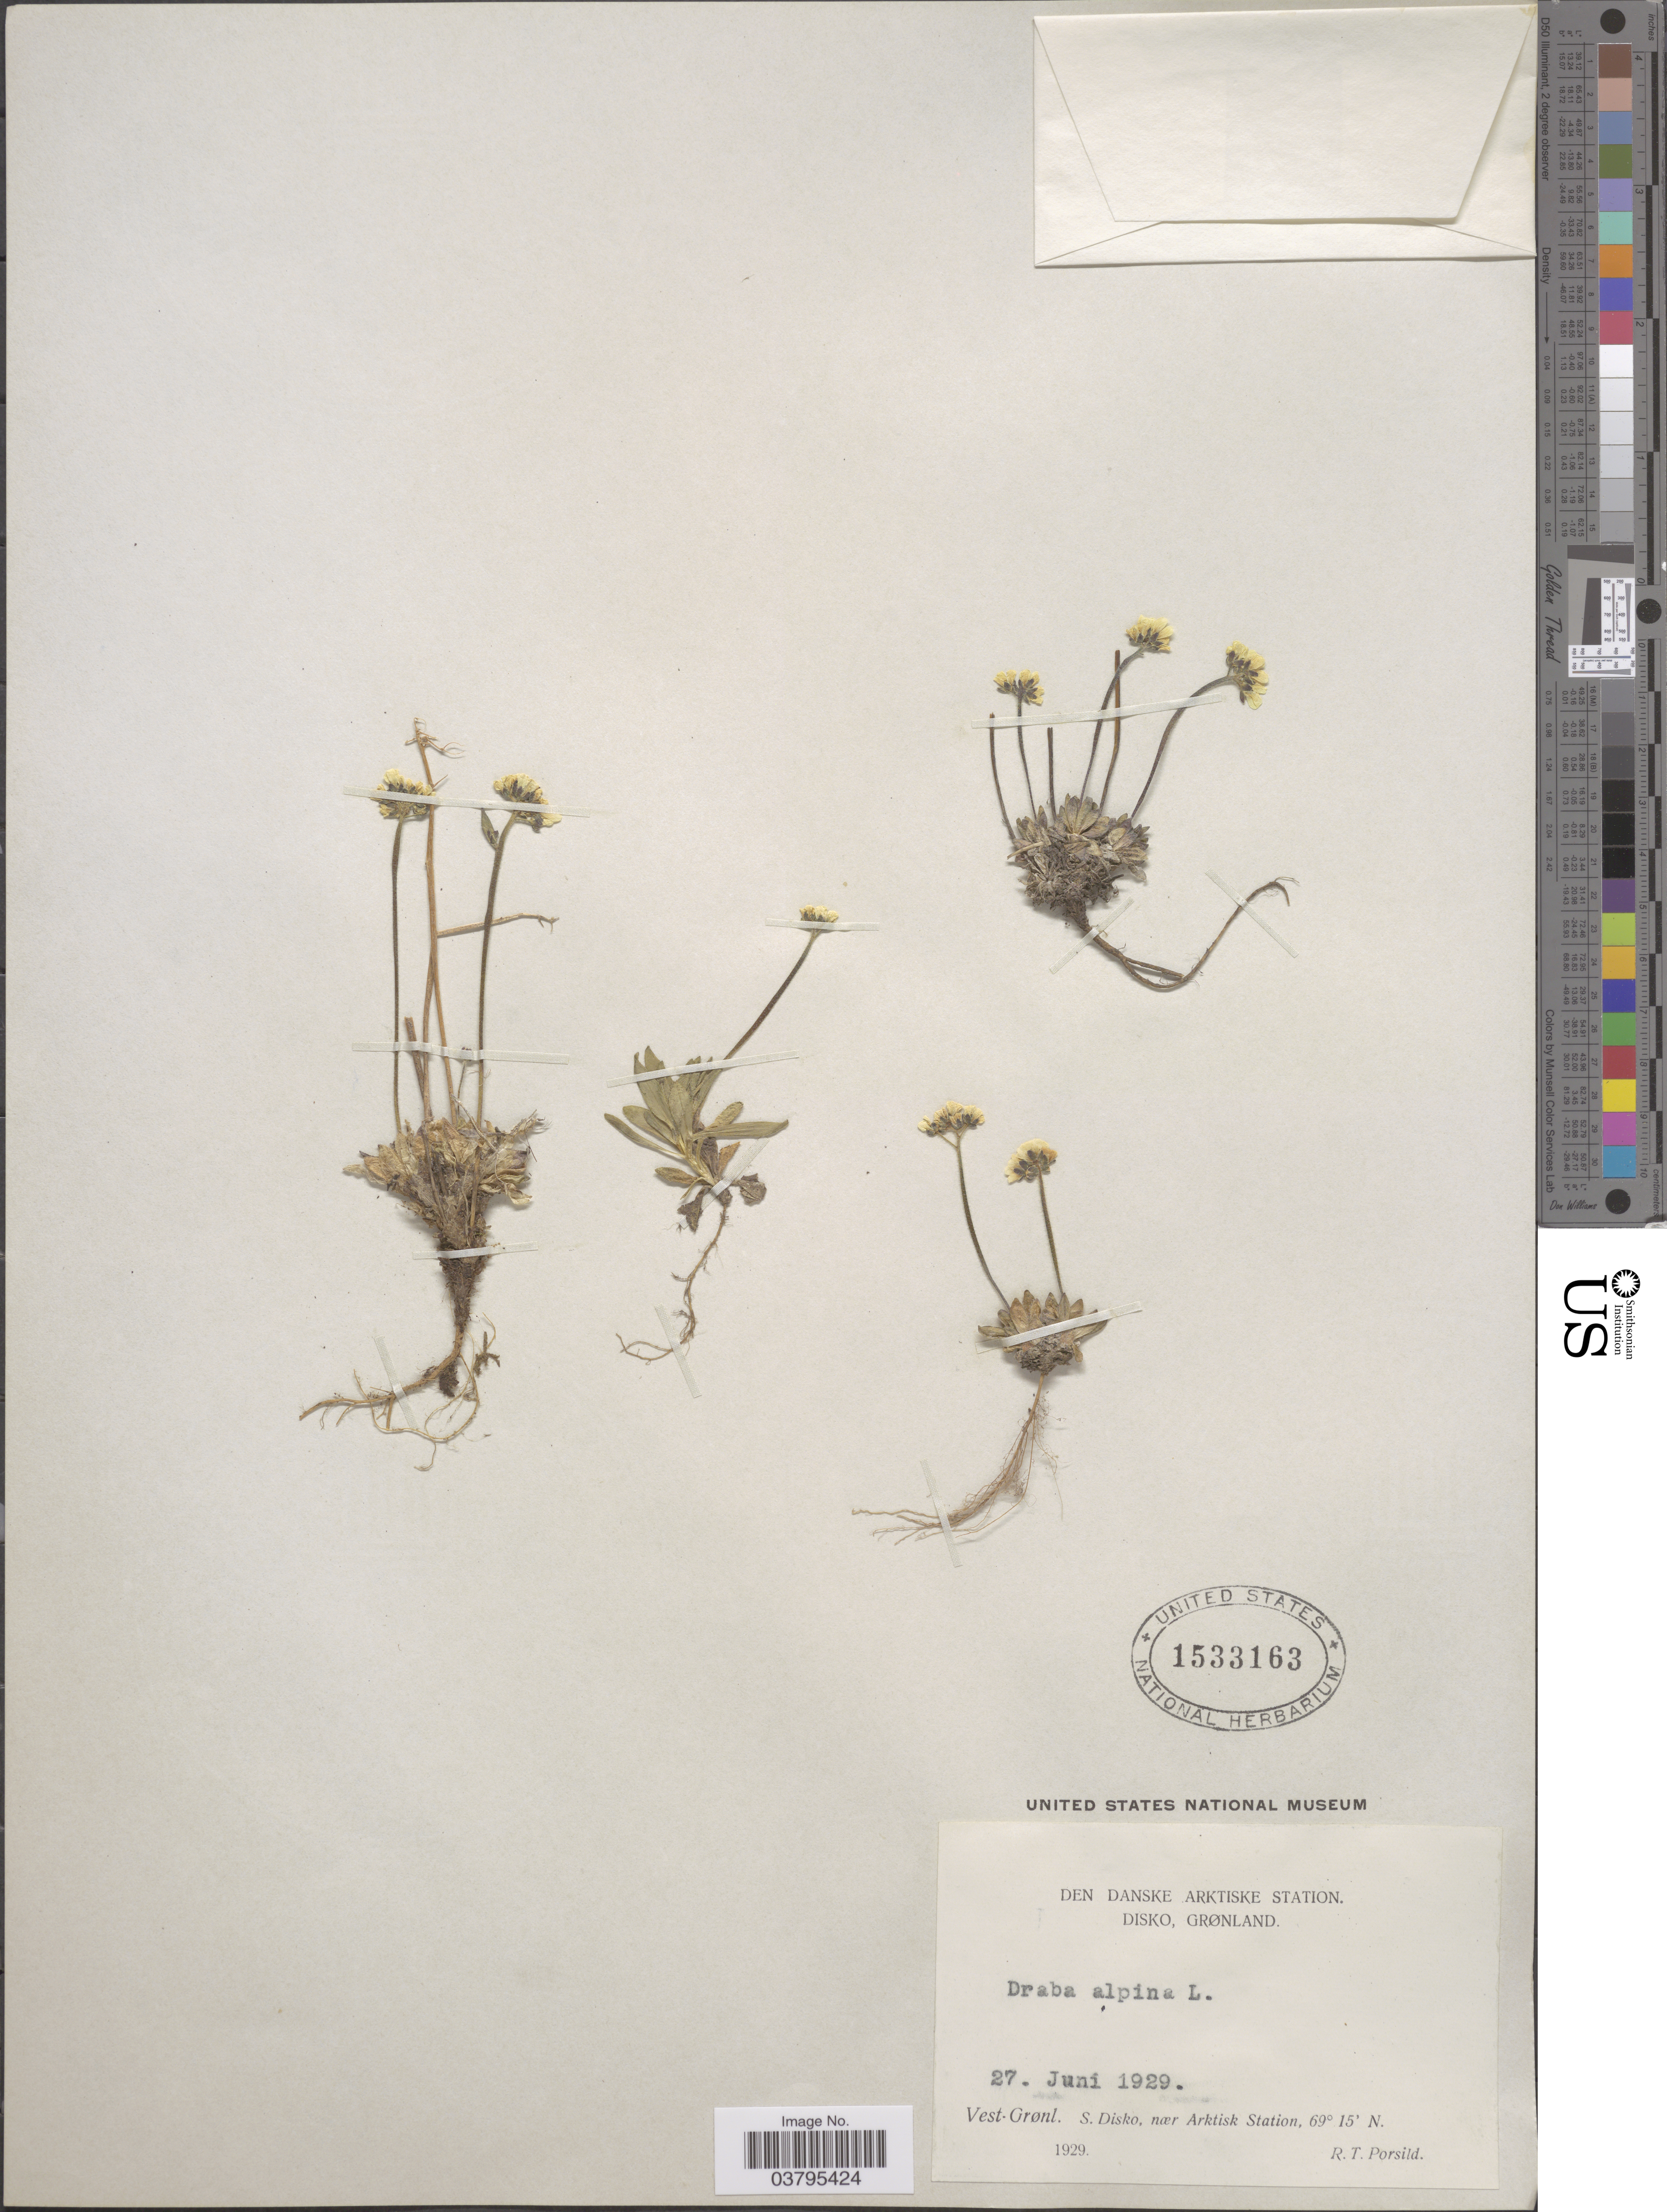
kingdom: Plantae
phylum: Tracheophyta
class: Magnoliopsida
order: Brassicales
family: Brassicaceae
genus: Draba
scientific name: Draba alpina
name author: L.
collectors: R. T. Porsild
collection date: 1929-06-27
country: Greenland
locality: Den Danske Arktiske Station. Disko, Grønland. Vest-Grønl. S. Disko, nœr Arktisk Station.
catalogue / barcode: US 1533163